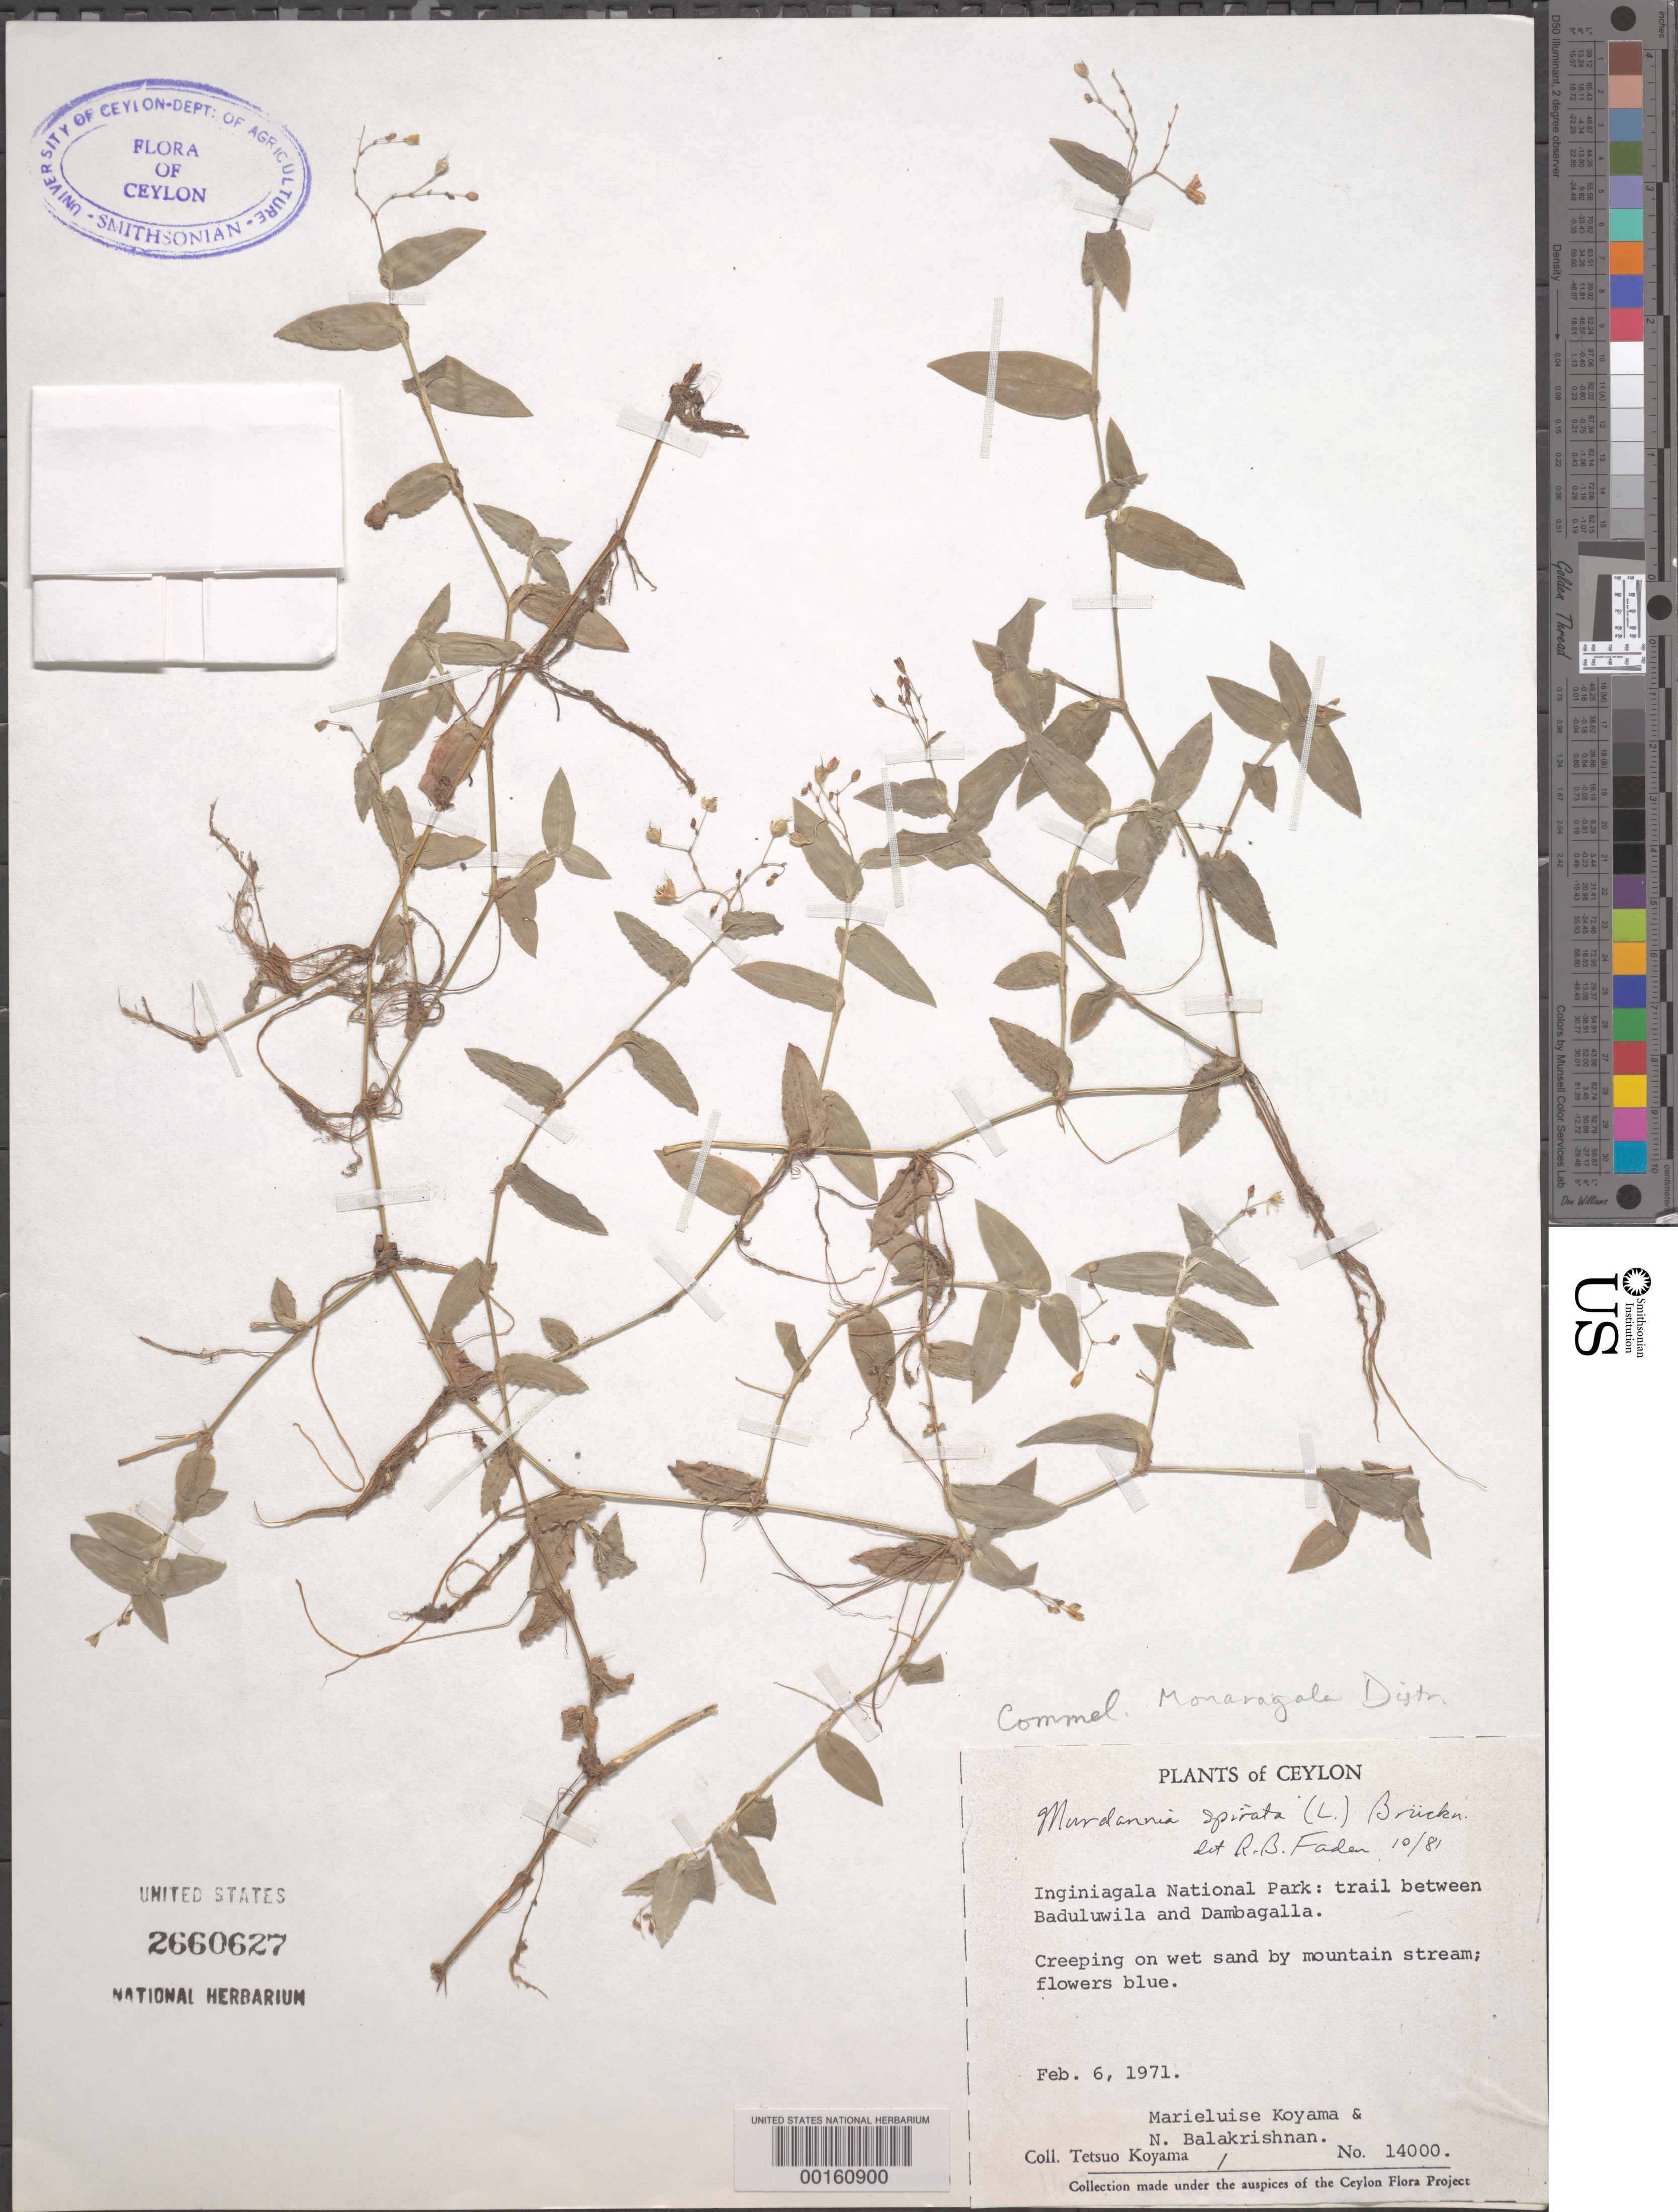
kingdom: Plantae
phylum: Tracheophyta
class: Liliopsida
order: Commelinales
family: Commelinaceae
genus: Murdannia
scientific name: Murdannia spirata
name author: (L.) G. Brückn.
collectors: T. Koyama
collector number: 14000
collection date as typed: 06 Feb 1971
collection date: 1971-02-06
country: Sri Lanka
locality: Inginiagala national park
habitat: Streambank, wet sand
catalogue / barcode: US 2660627